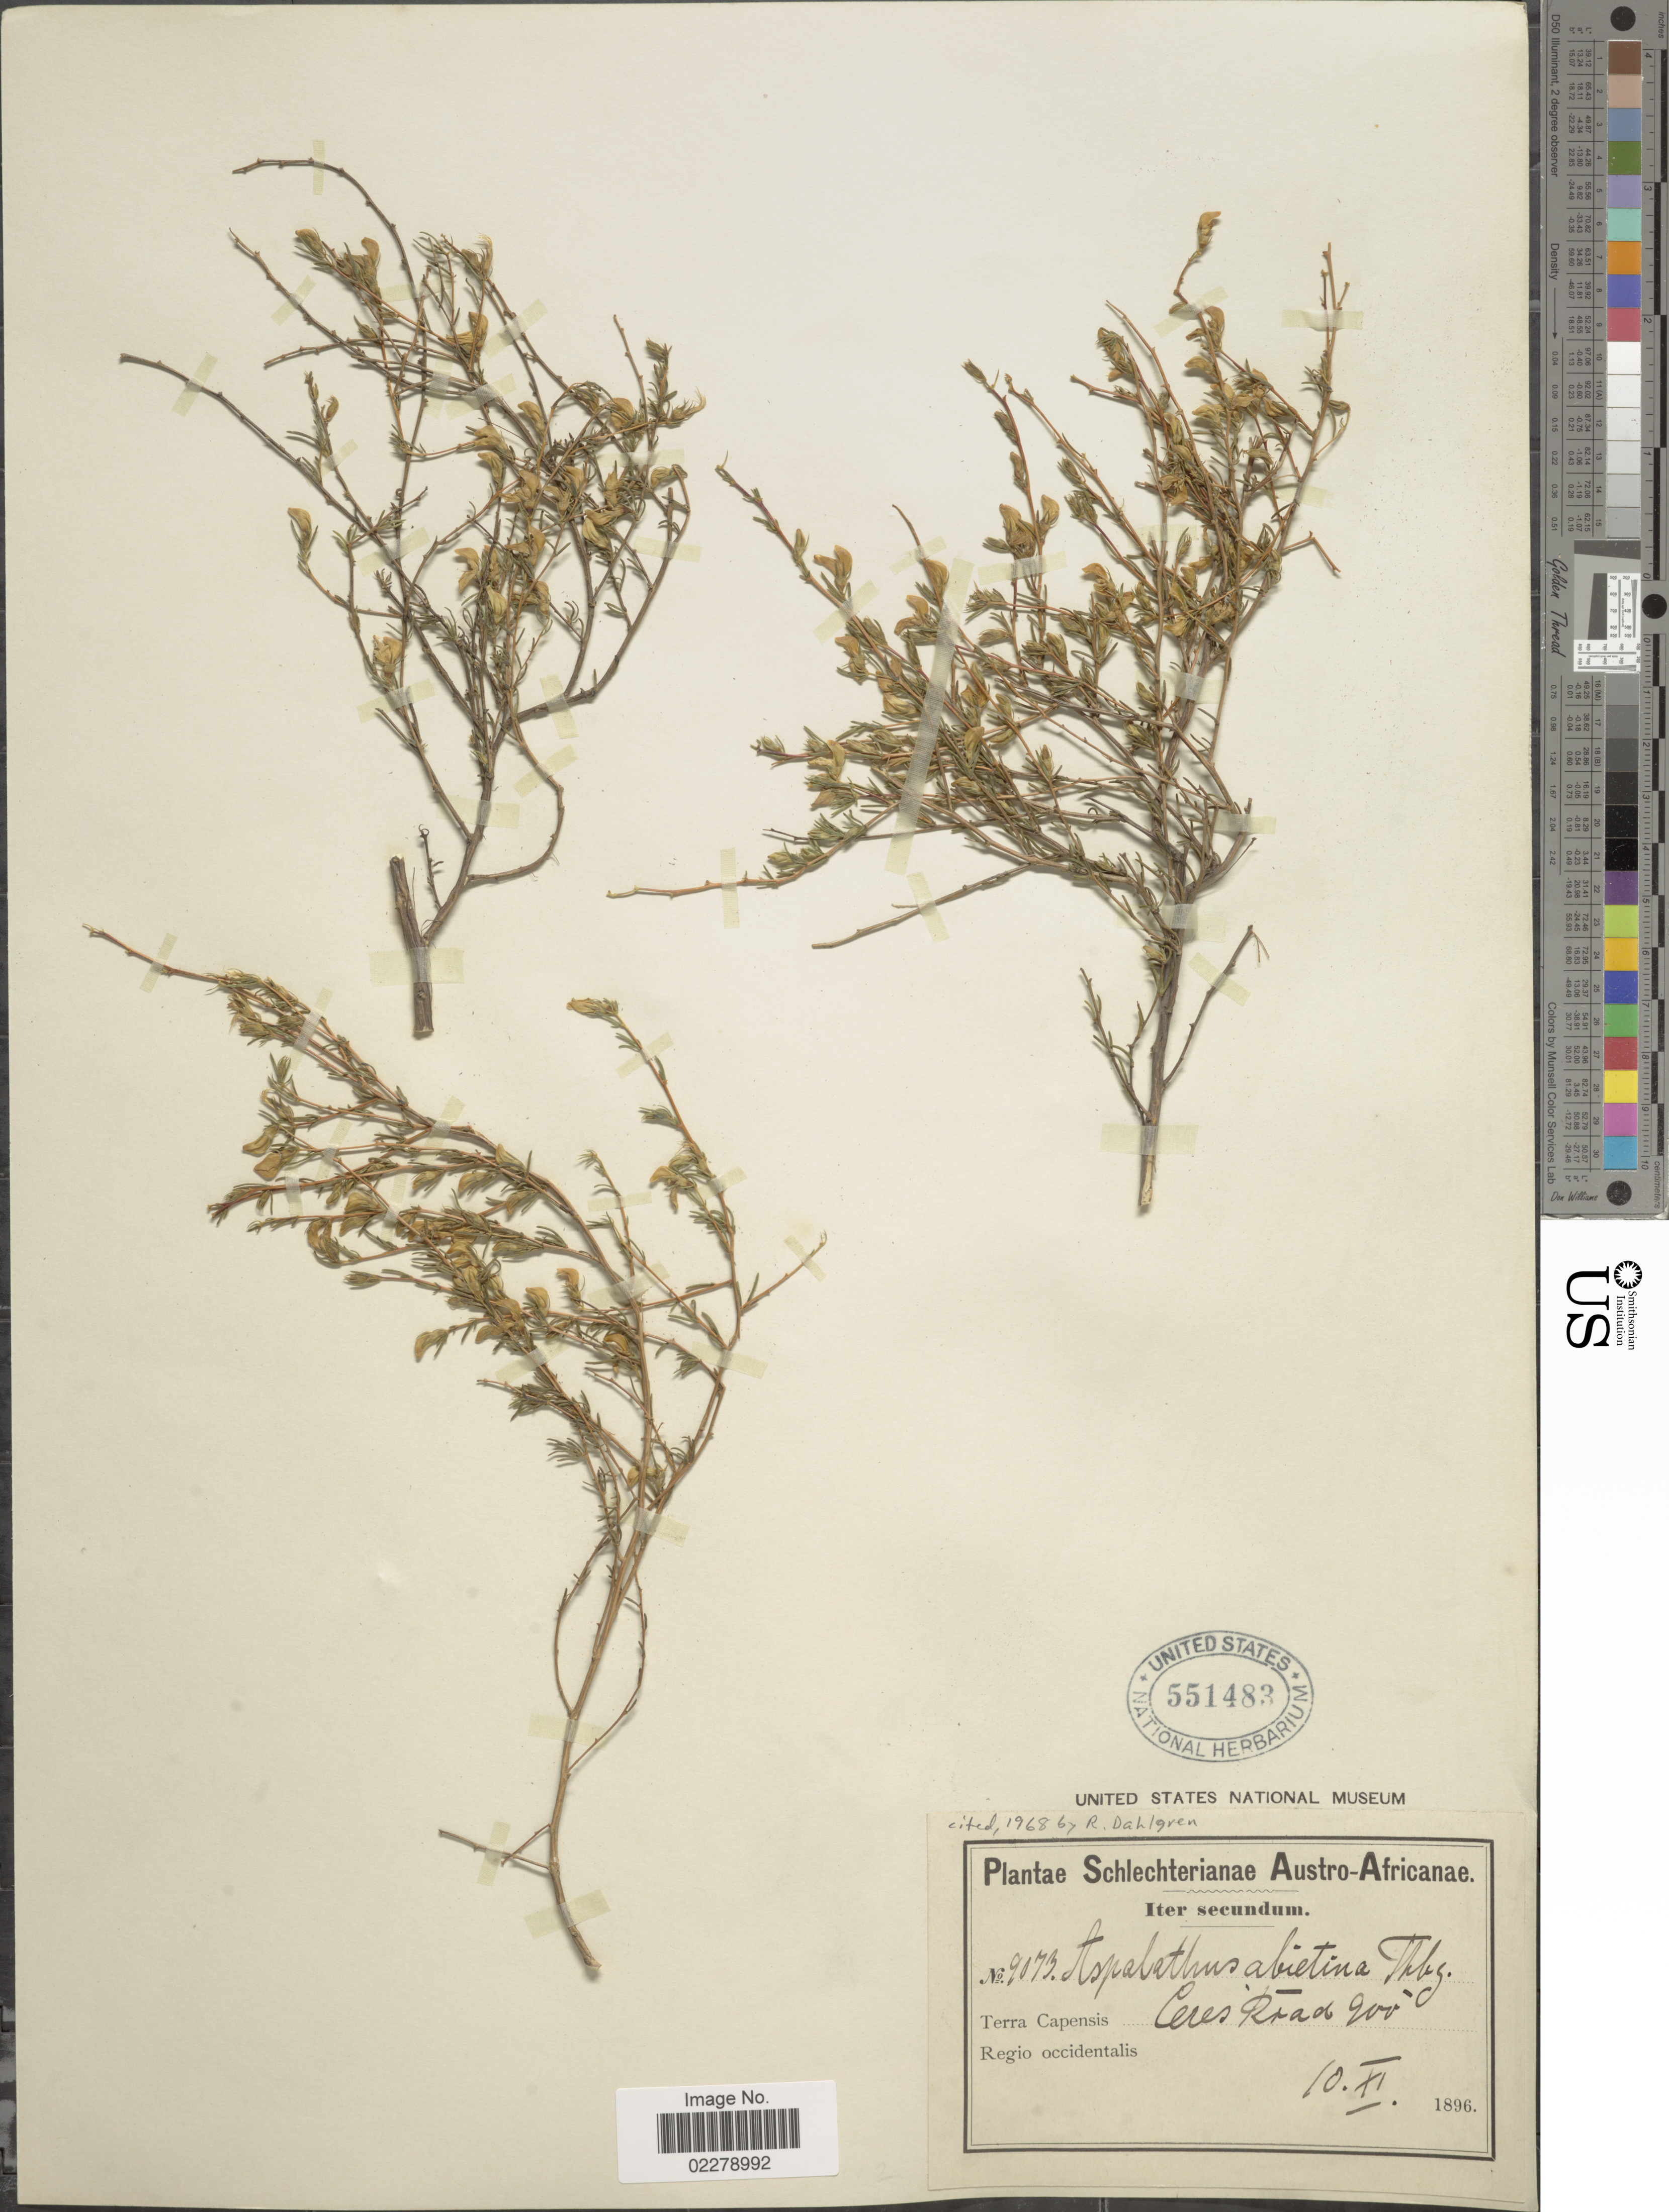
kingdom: Plantae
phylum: Tracheophyta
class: Magnoliopsida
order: Fabales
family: Fabaceae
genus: Aspalathus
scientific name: Aspalathus abietina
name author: Thunb.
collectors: Schlechter, --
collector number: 9073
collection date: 1896-11-10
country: South Africa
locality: Austro- Africanae. Terra Capensis, Ceres Road. Regio occidentalis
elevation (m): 274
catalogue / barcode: US 551483